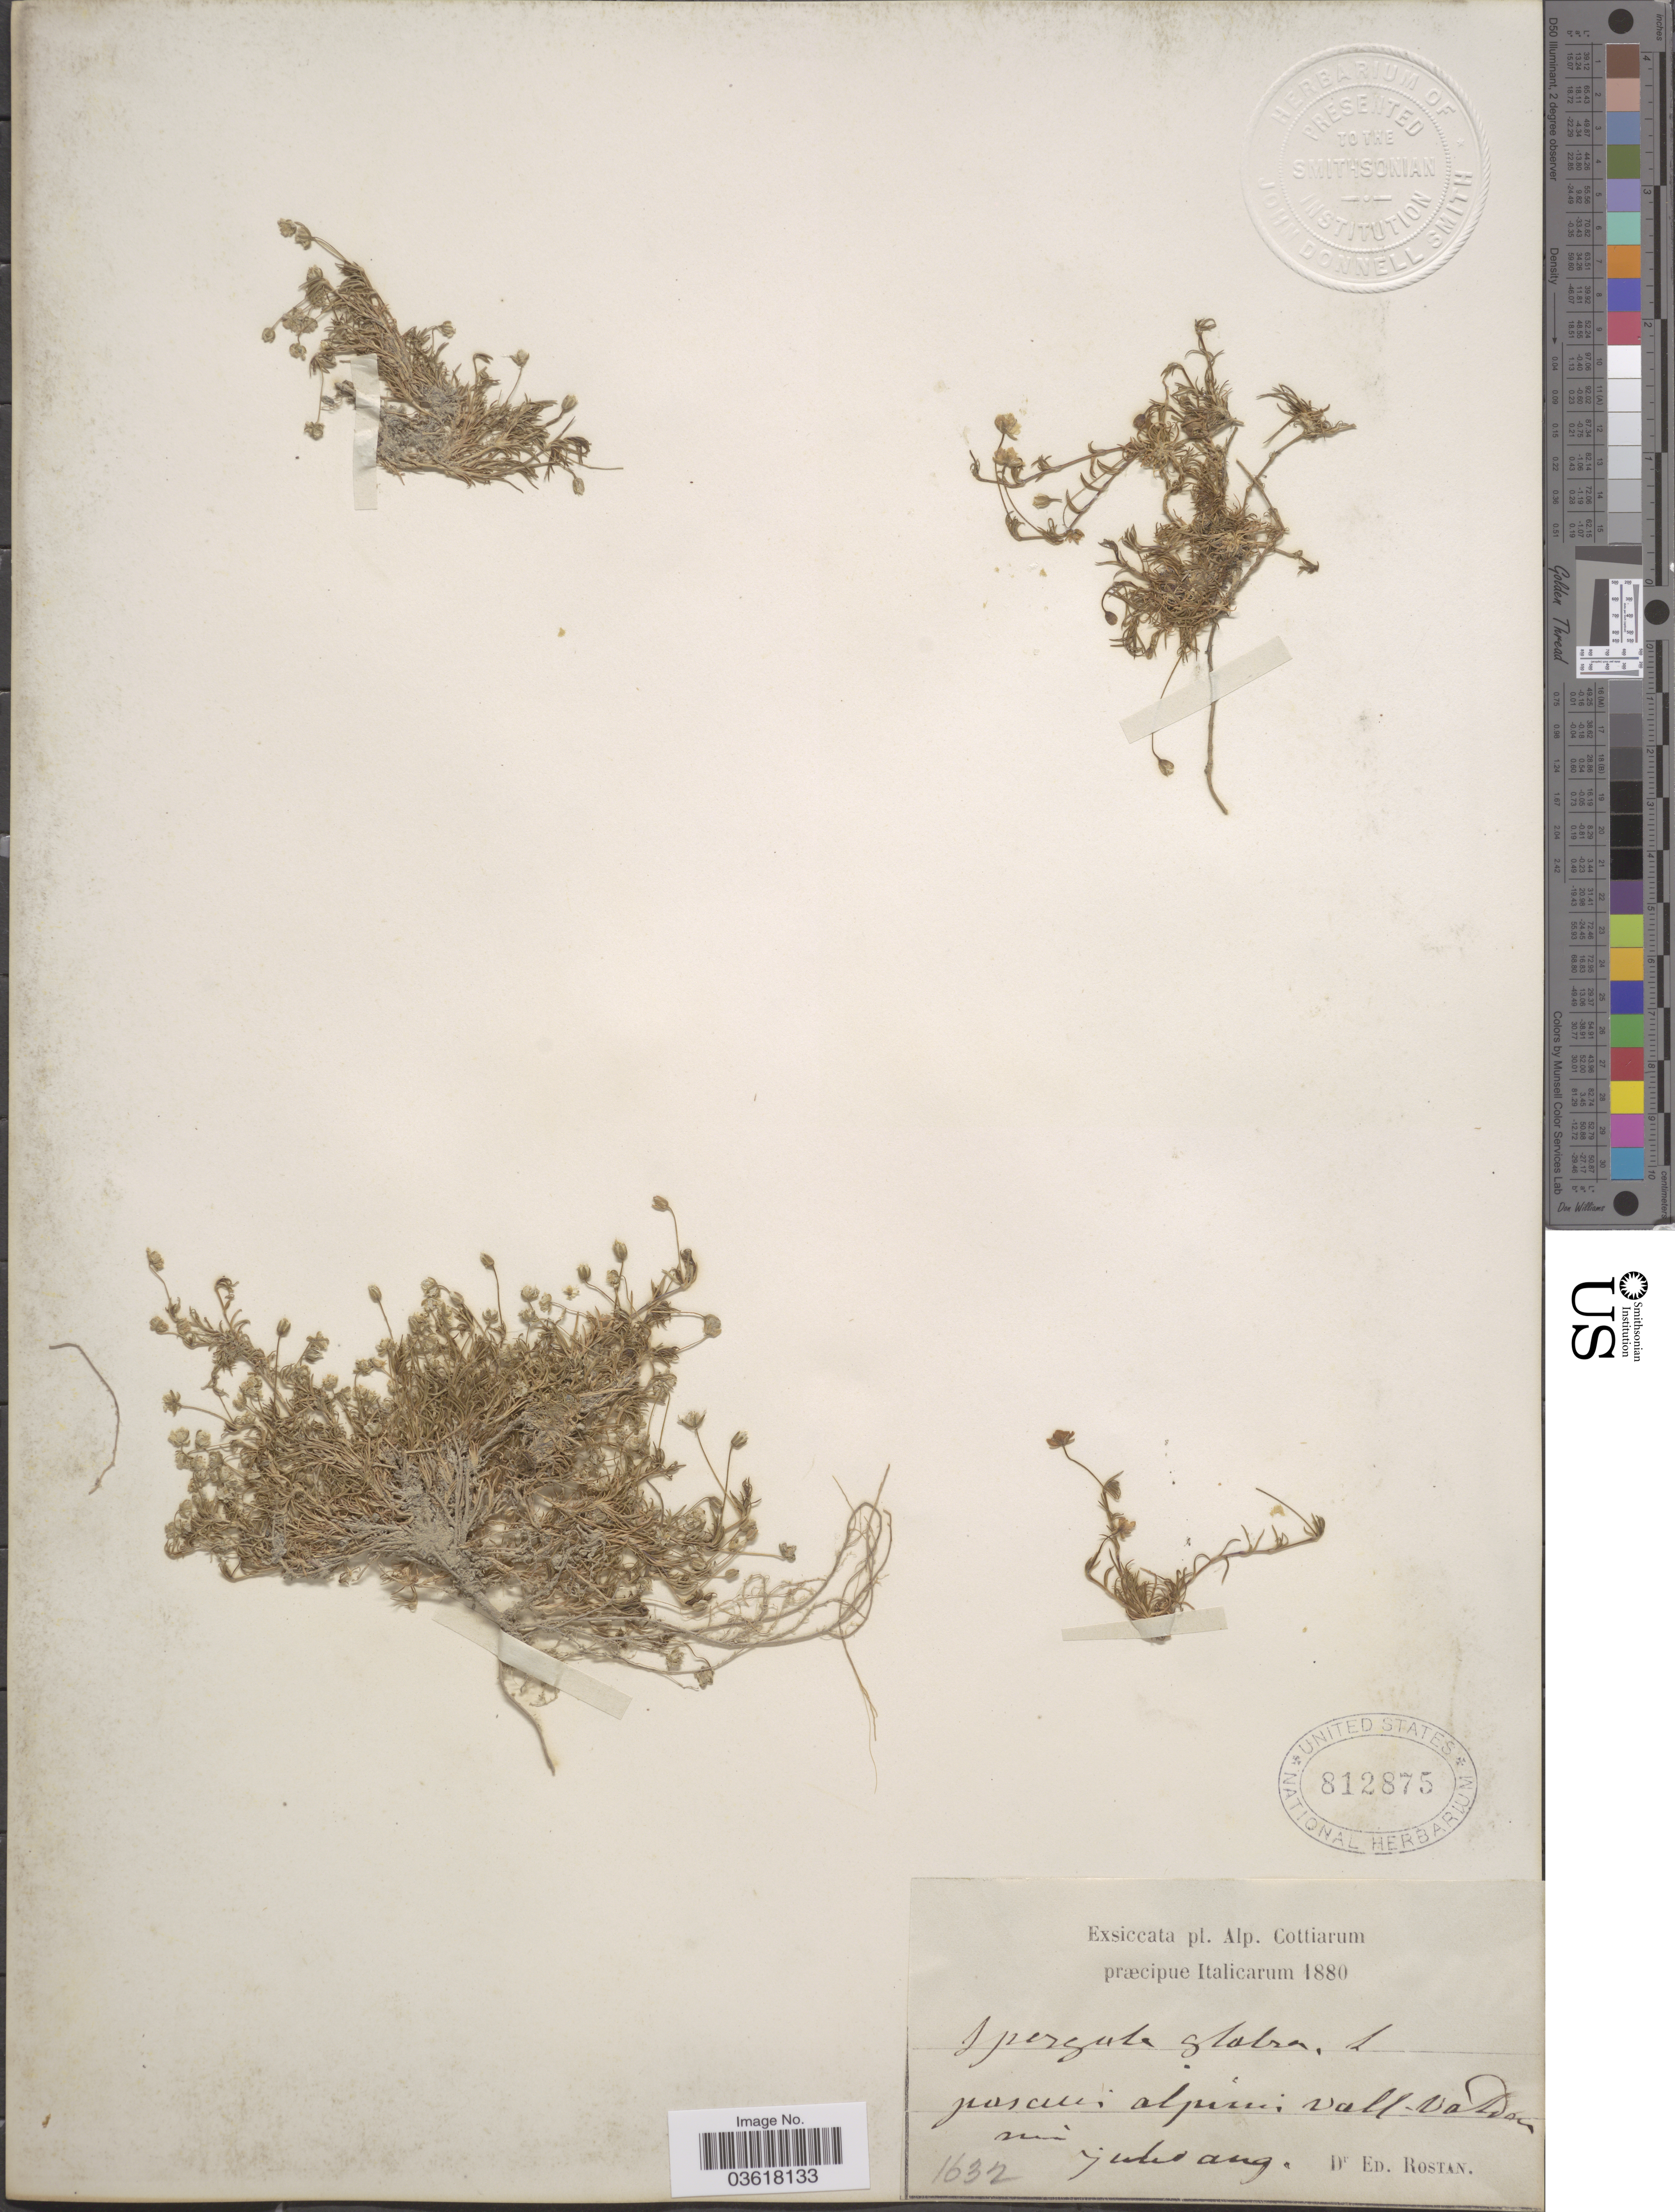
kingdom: Plantae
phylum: Tracheophyta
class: Magnoliopsida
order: Caryophyllales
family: Caryophyllaceae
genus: Spergula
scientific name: Spergula glabra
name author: Willd.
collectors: E. Rostan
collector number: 1632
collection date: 1880-07/1880-08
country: Italy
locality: Alp. Cottiarum præcipue Italicarum. Pascuis [interpreted] alpinis [interpreted] vall. Valdan [interpreted] mei [interpreted].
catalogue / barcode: US 812875